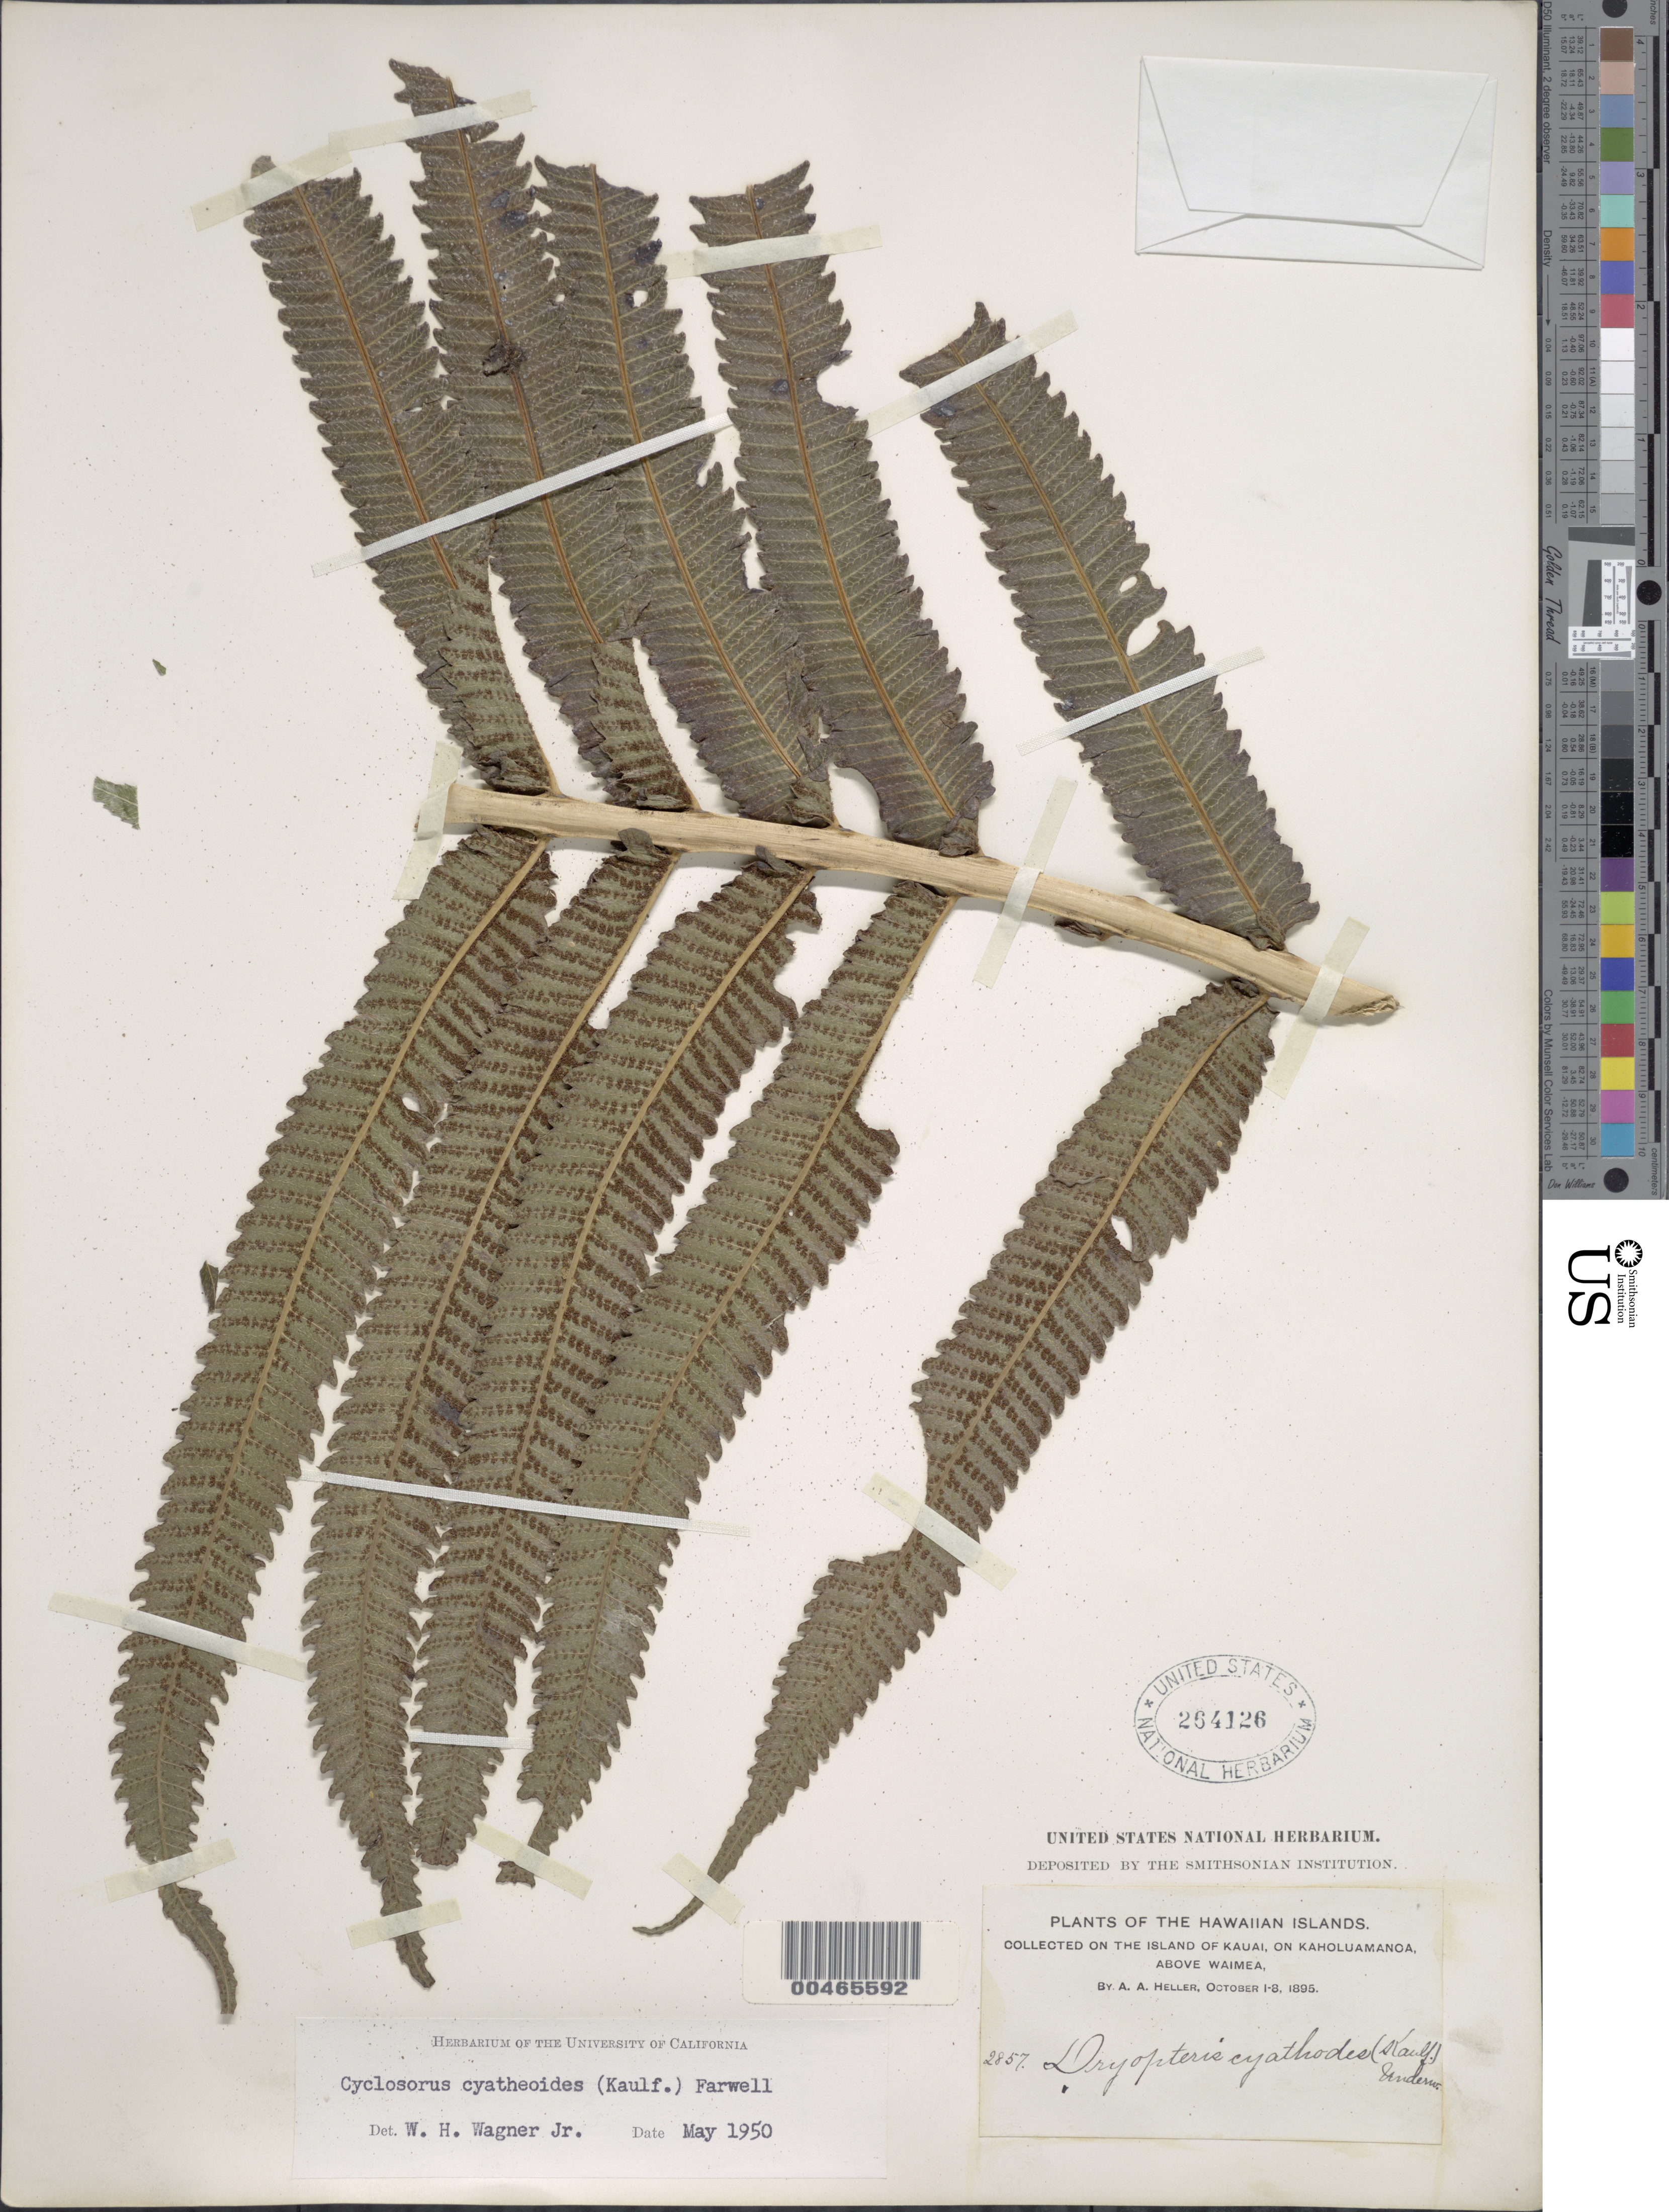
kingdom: Plantae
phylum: Tracheophyta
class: Polypodiopsida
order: Polypodiales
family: Thelypteridaceae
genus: Christella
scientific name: Christella cyatheoides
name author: (Kaulf.) Holttum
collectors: A. A. Heller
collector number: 2857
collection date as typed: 1 Oct 1895 to 8 Oct 1895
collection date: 1895-10-01/1895-10-08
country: United States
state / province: Hawaii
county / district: Kauai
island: Kaua'i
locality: on Kaholuamanoa, above Waimea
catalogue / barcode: US 264126